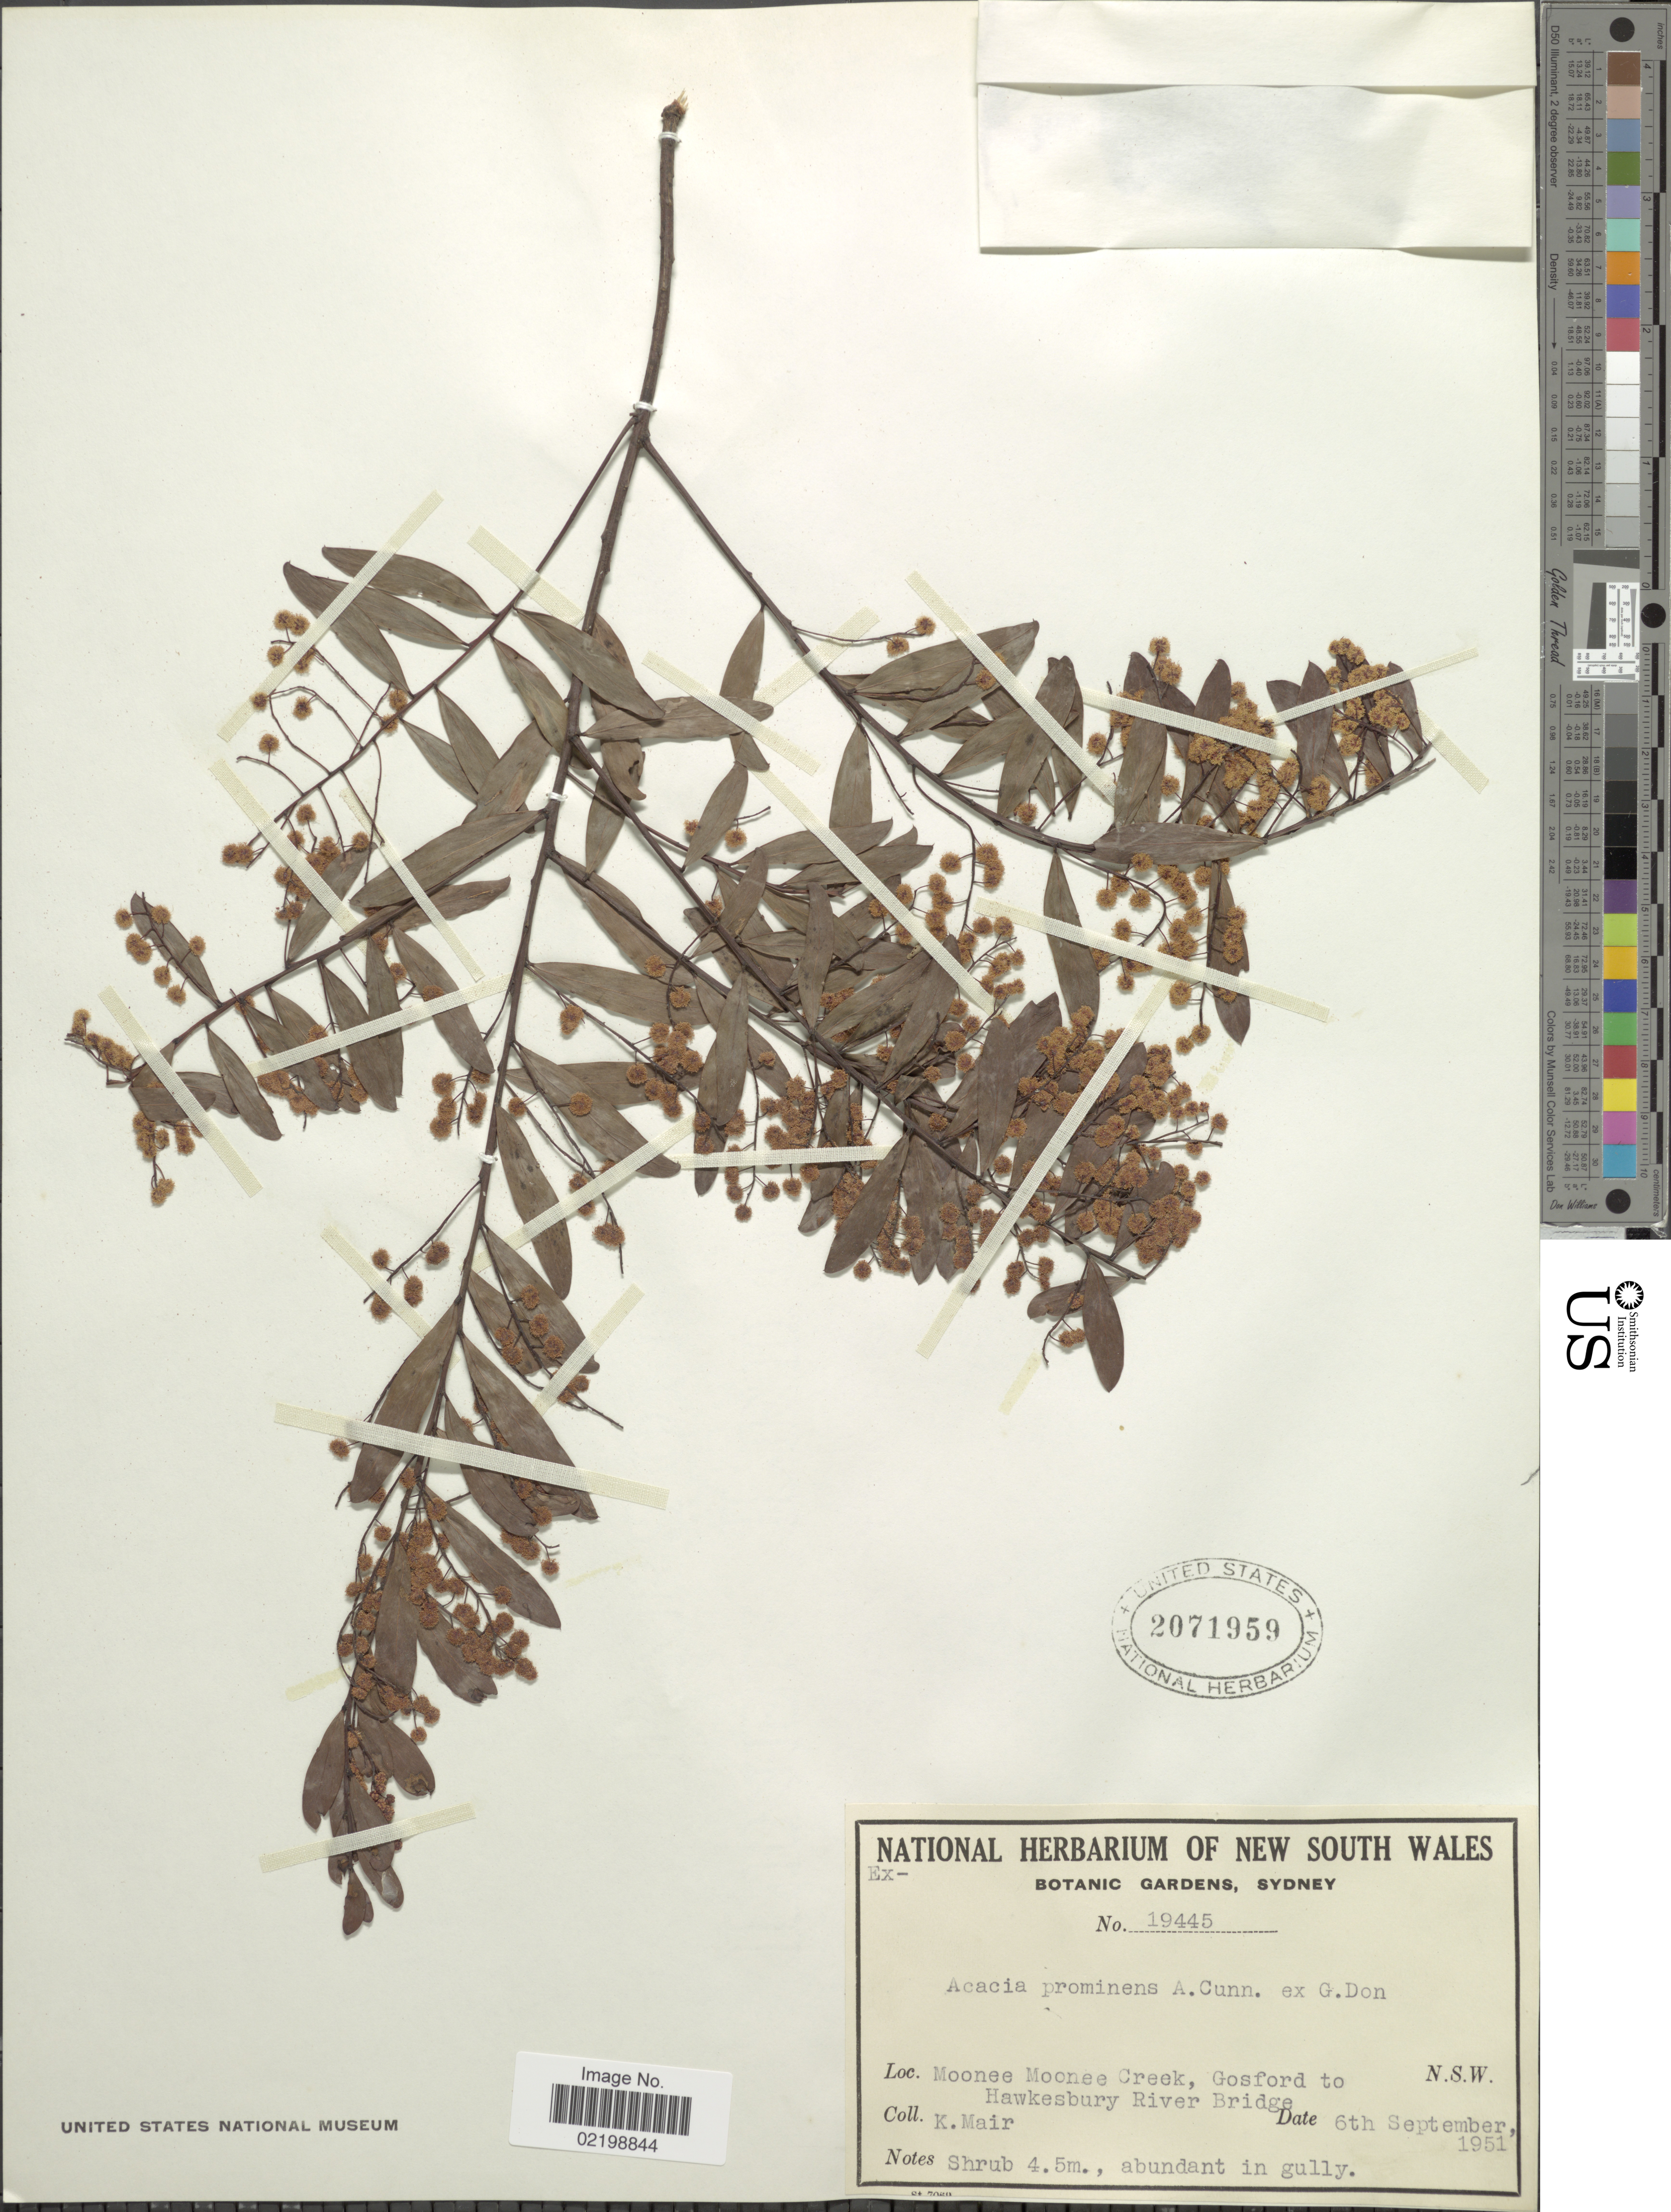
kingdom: Plantae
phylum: Tracheophyta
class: Magnoliopsida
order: Fabales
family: Fabaceae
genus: Acacia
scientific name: Acacia linifolia var. prominens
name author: (G. Don) C. Moore & Betche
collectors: K. Mair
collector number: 19445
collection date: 1951-09-06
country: Australia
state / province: New South Wales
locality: Moonee Moonee Creek, Gosford to Hawkesbury River Bridge, N.S.W.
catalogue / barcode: US 2071959